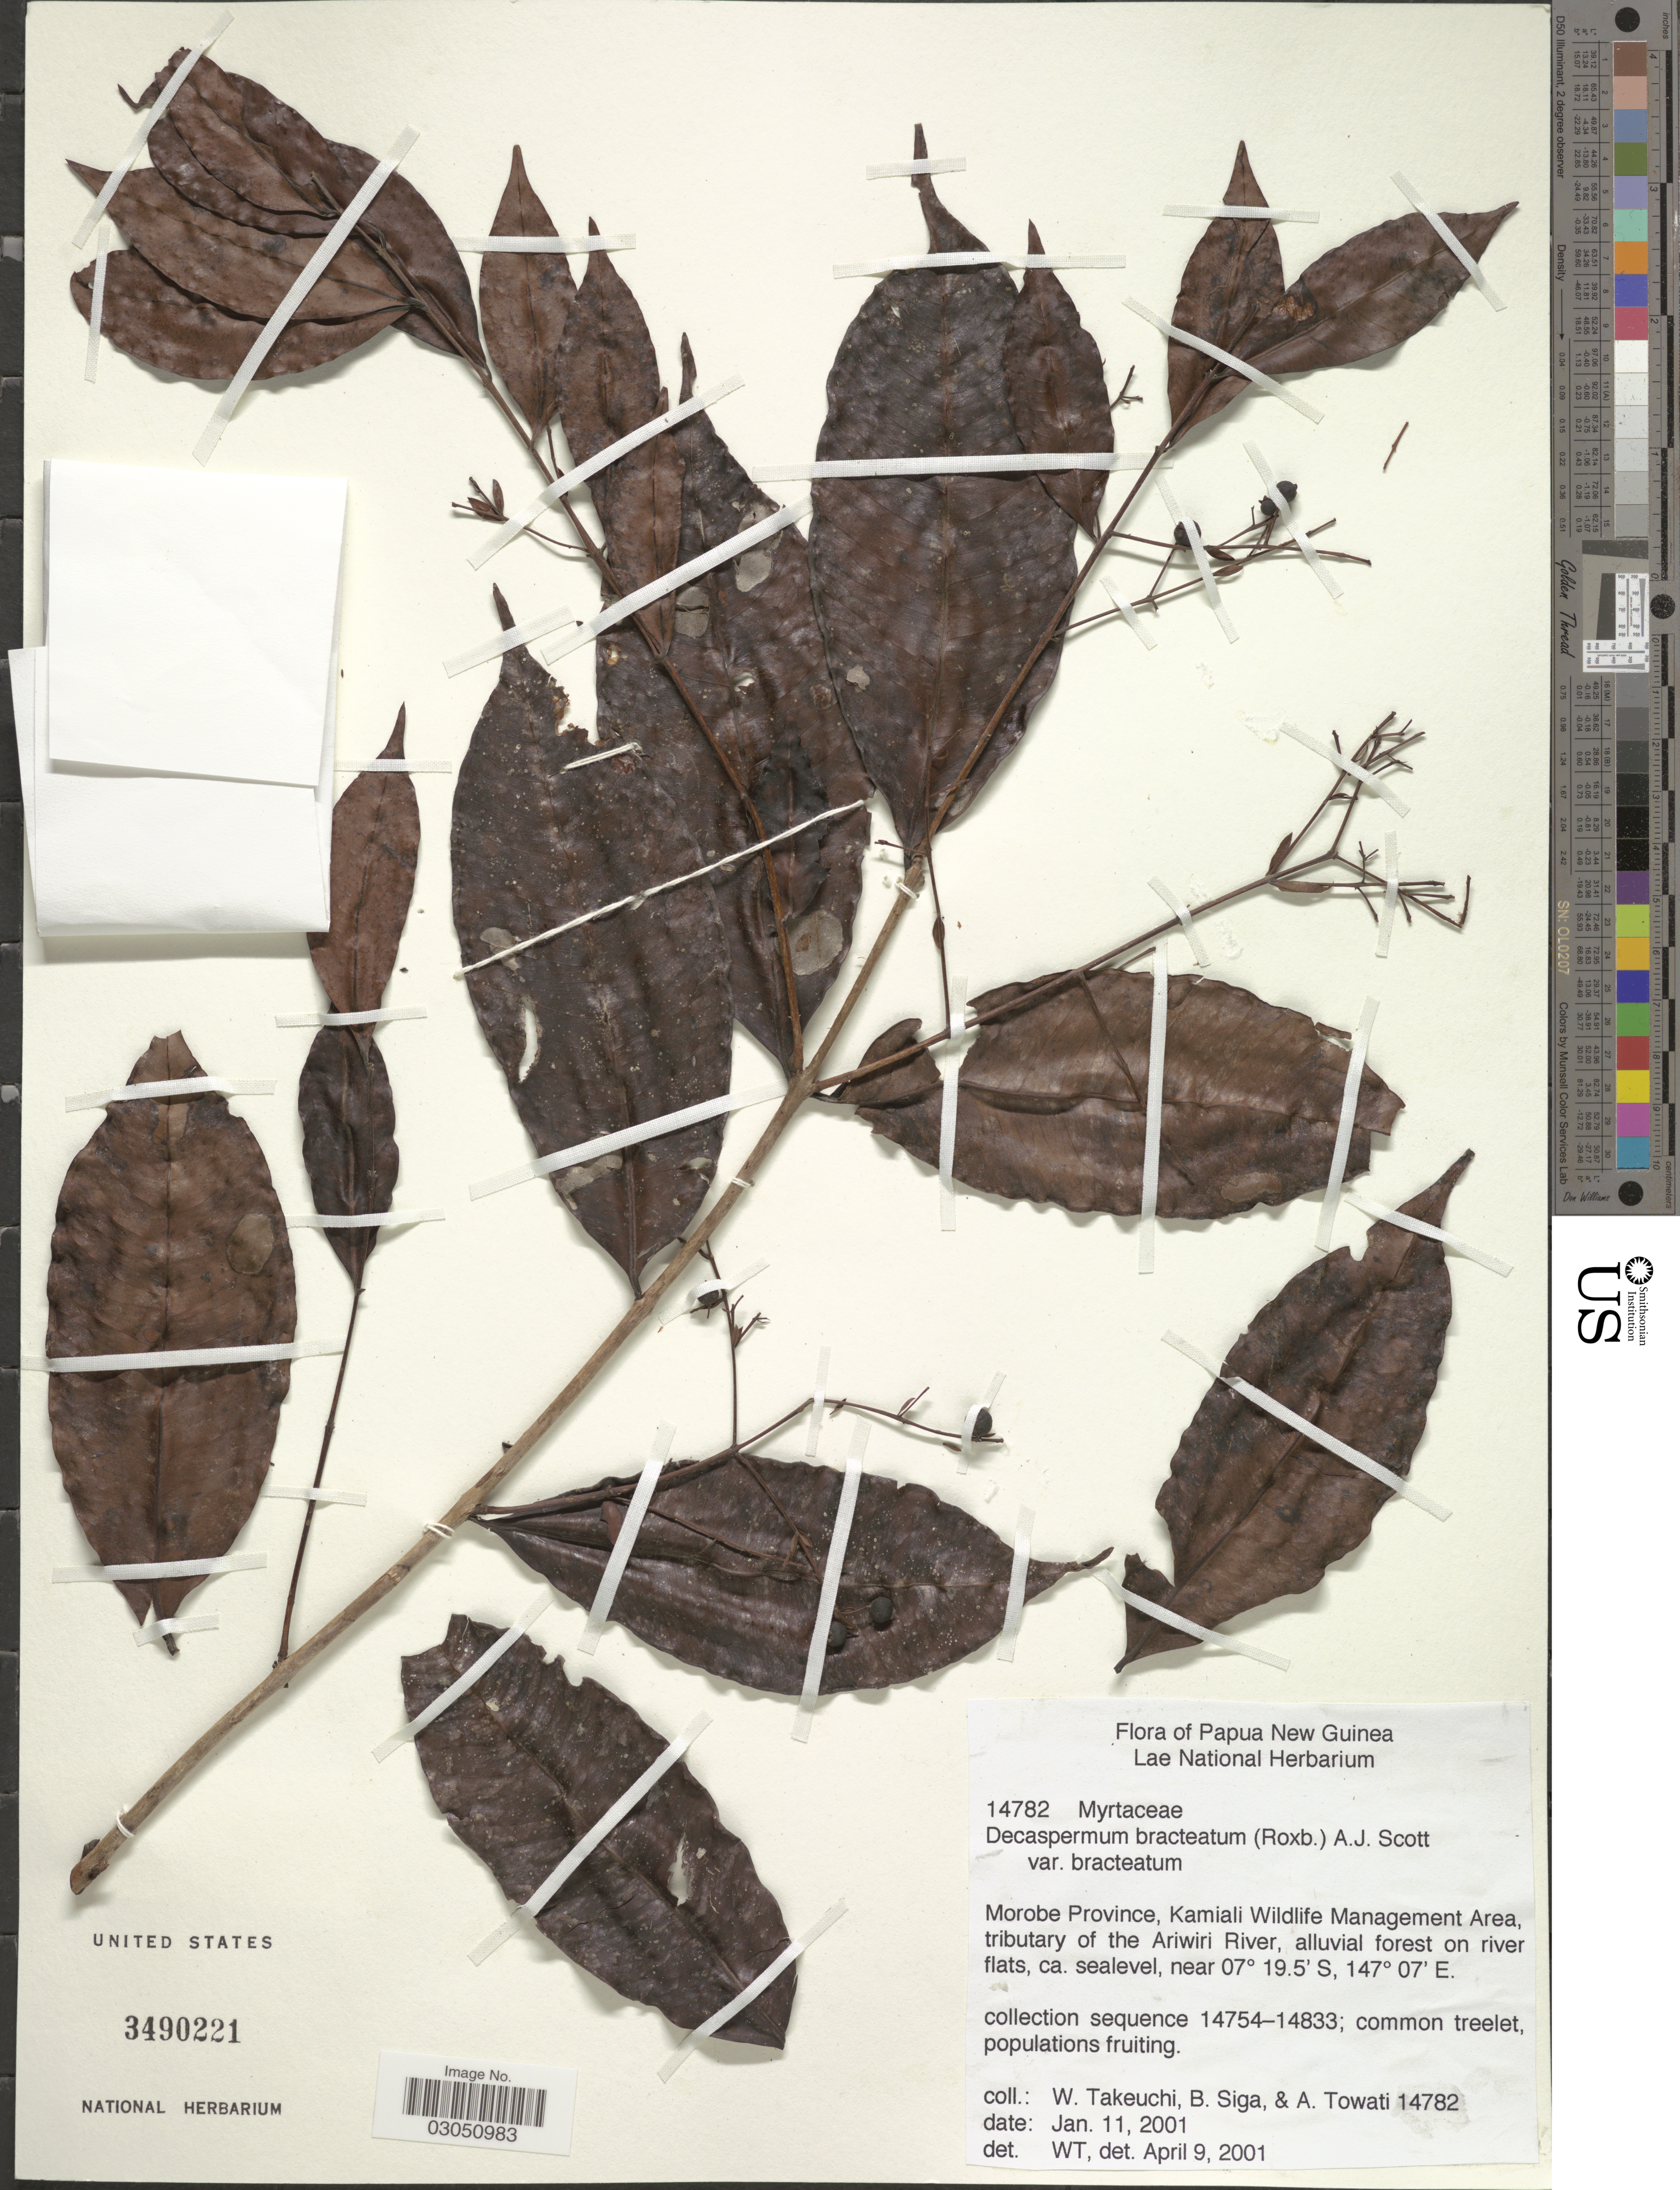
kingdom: Plantae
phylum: Tracheophyta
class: Magnoliopsida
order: Myrtales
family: Myrtaceae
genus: Decaspermum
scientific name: Decaspermum bracteatum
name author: (Roxb.) A.J. Scott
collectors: W. Takeuchi, B. Siga & A. Towati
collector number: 14782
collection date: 2001-01-11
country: Papua New Guinea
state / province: Morobe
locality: Kamiali Wildlife Management Area, tributary of the Ariwiri River, alluvial forest on river flats.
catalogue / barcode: US 3490221